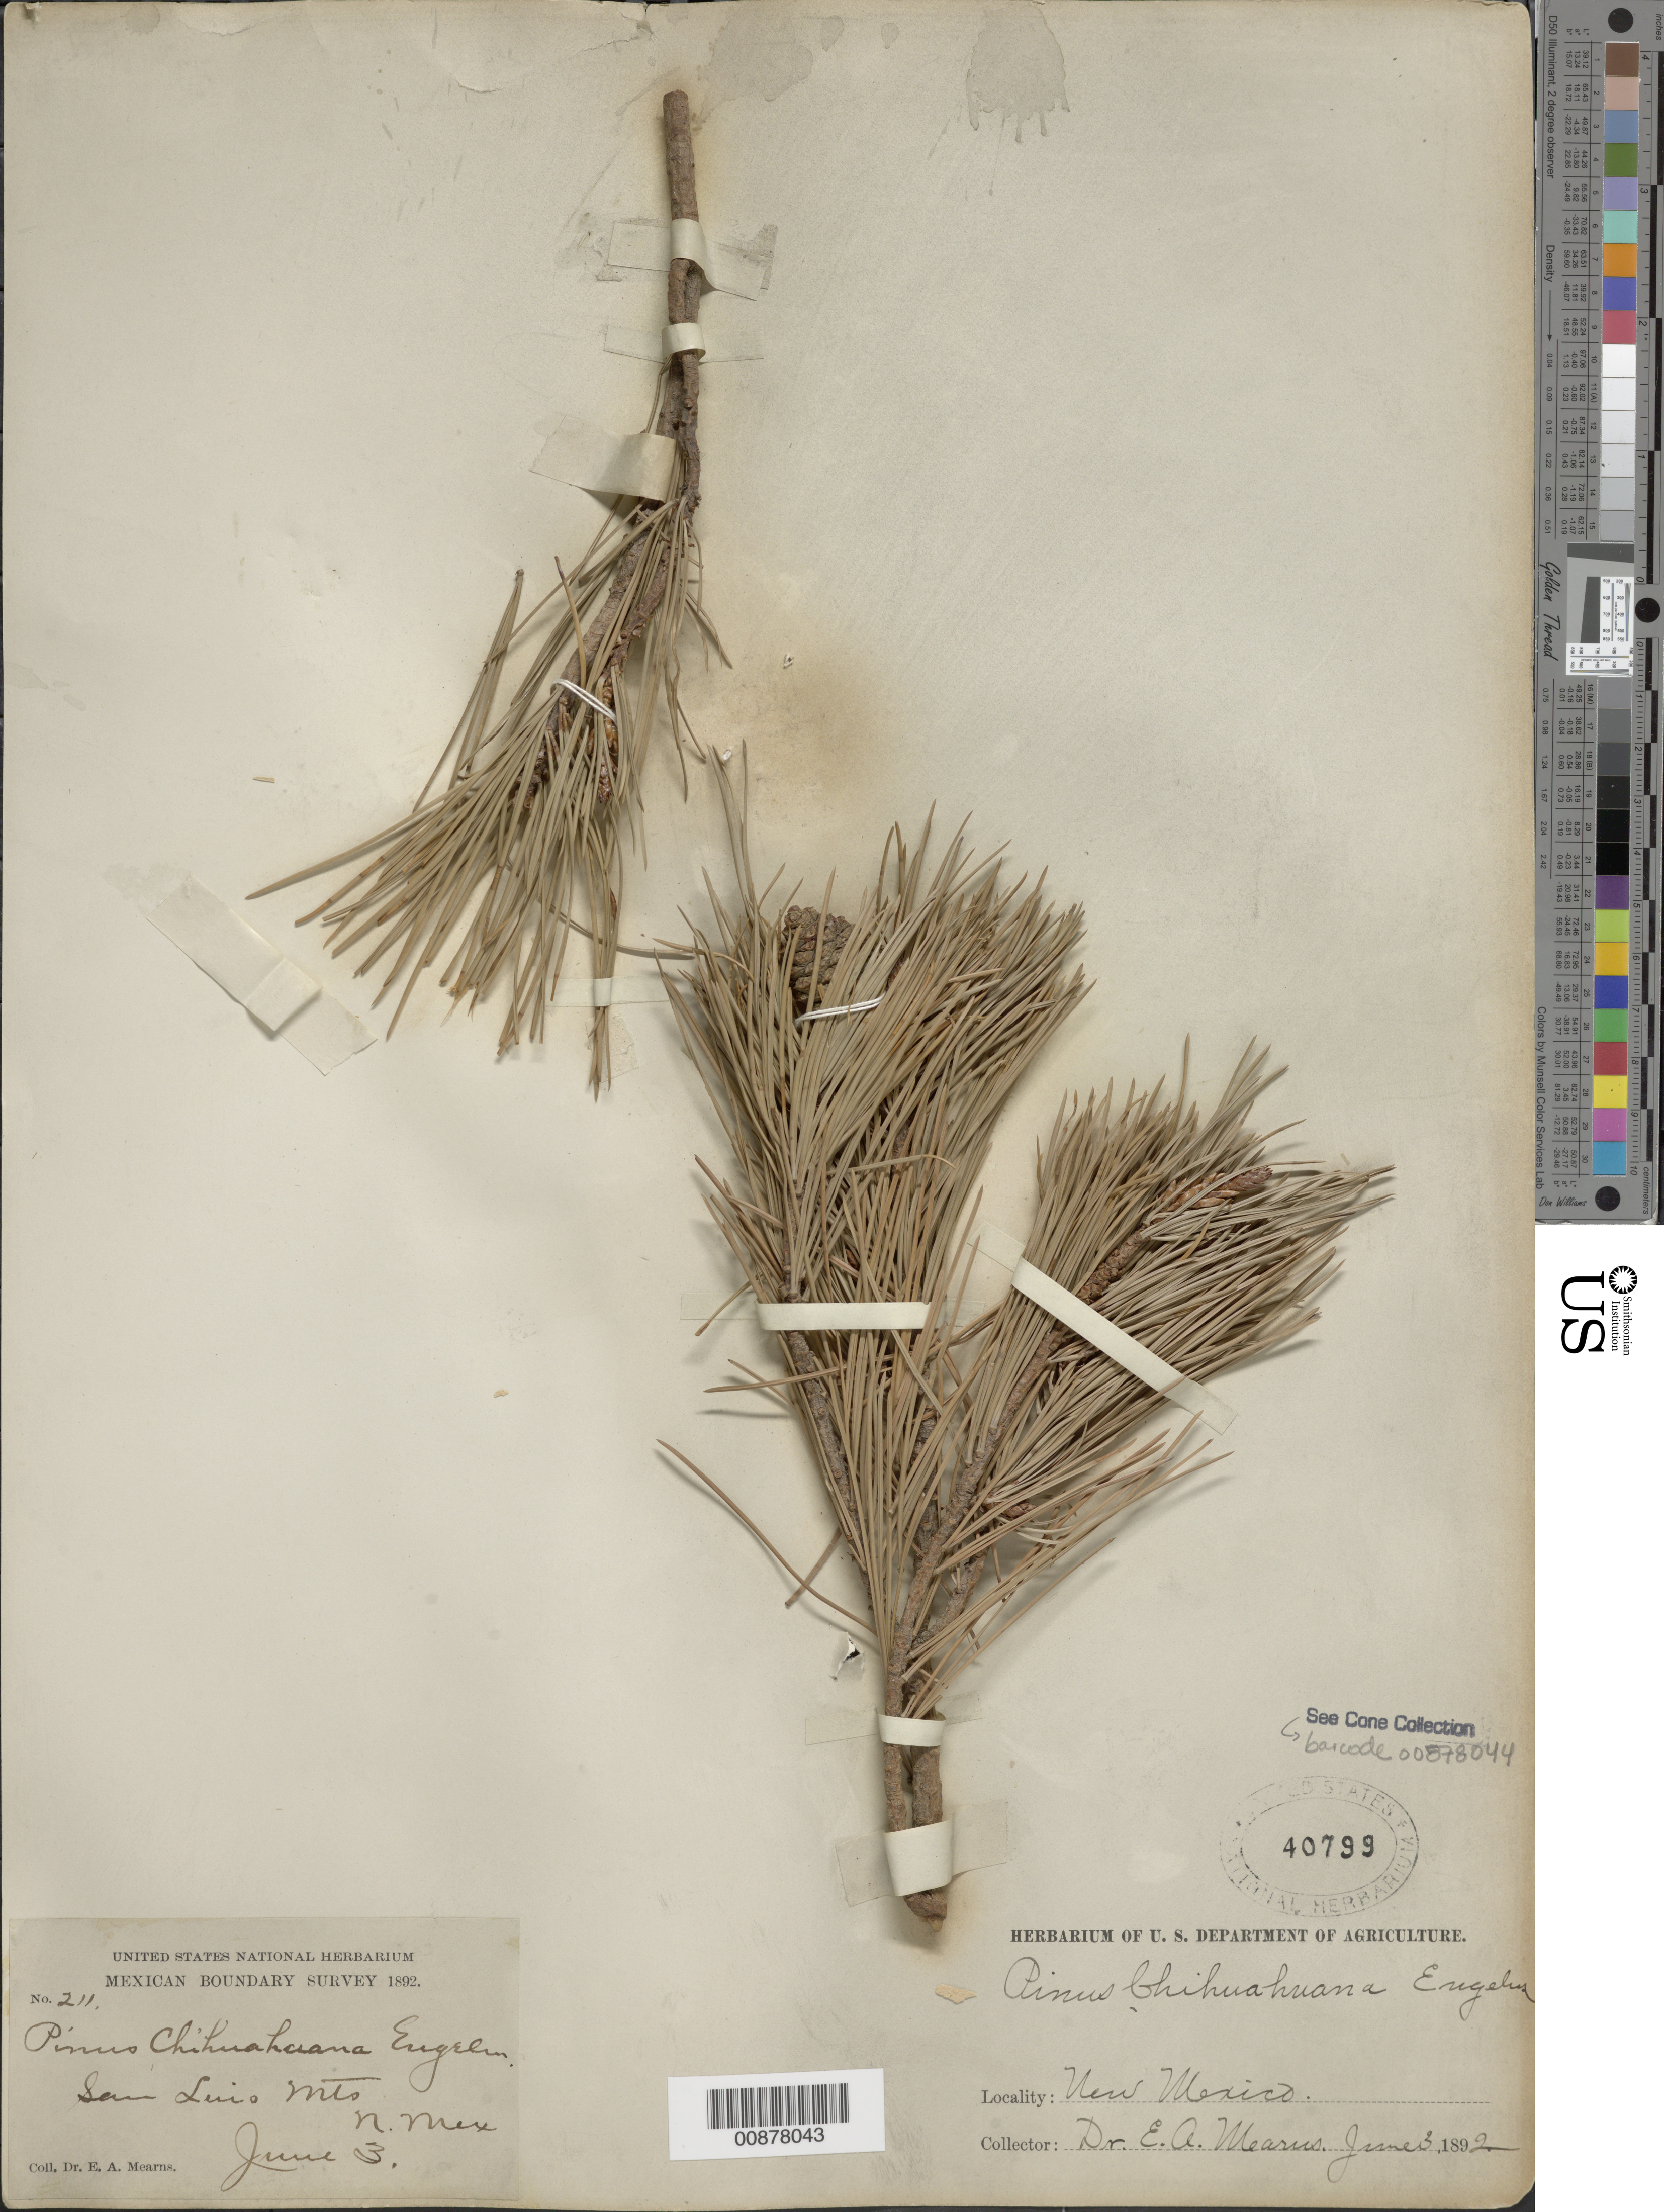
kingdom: Plantae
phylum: Tracheophyta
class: Pinopsida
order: Pinales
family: Pinaceae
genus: Pinus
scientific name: Pinus leiophylla subsp. chihuahuana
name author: (Engelm.) A.E. Murray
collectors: E. A. Mearns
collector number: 211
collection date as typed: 03 Jun 1892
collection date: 1892-06-03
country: United States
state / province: New Mexico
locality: San Luis Mts., New Mexico.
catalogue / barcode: US 40799